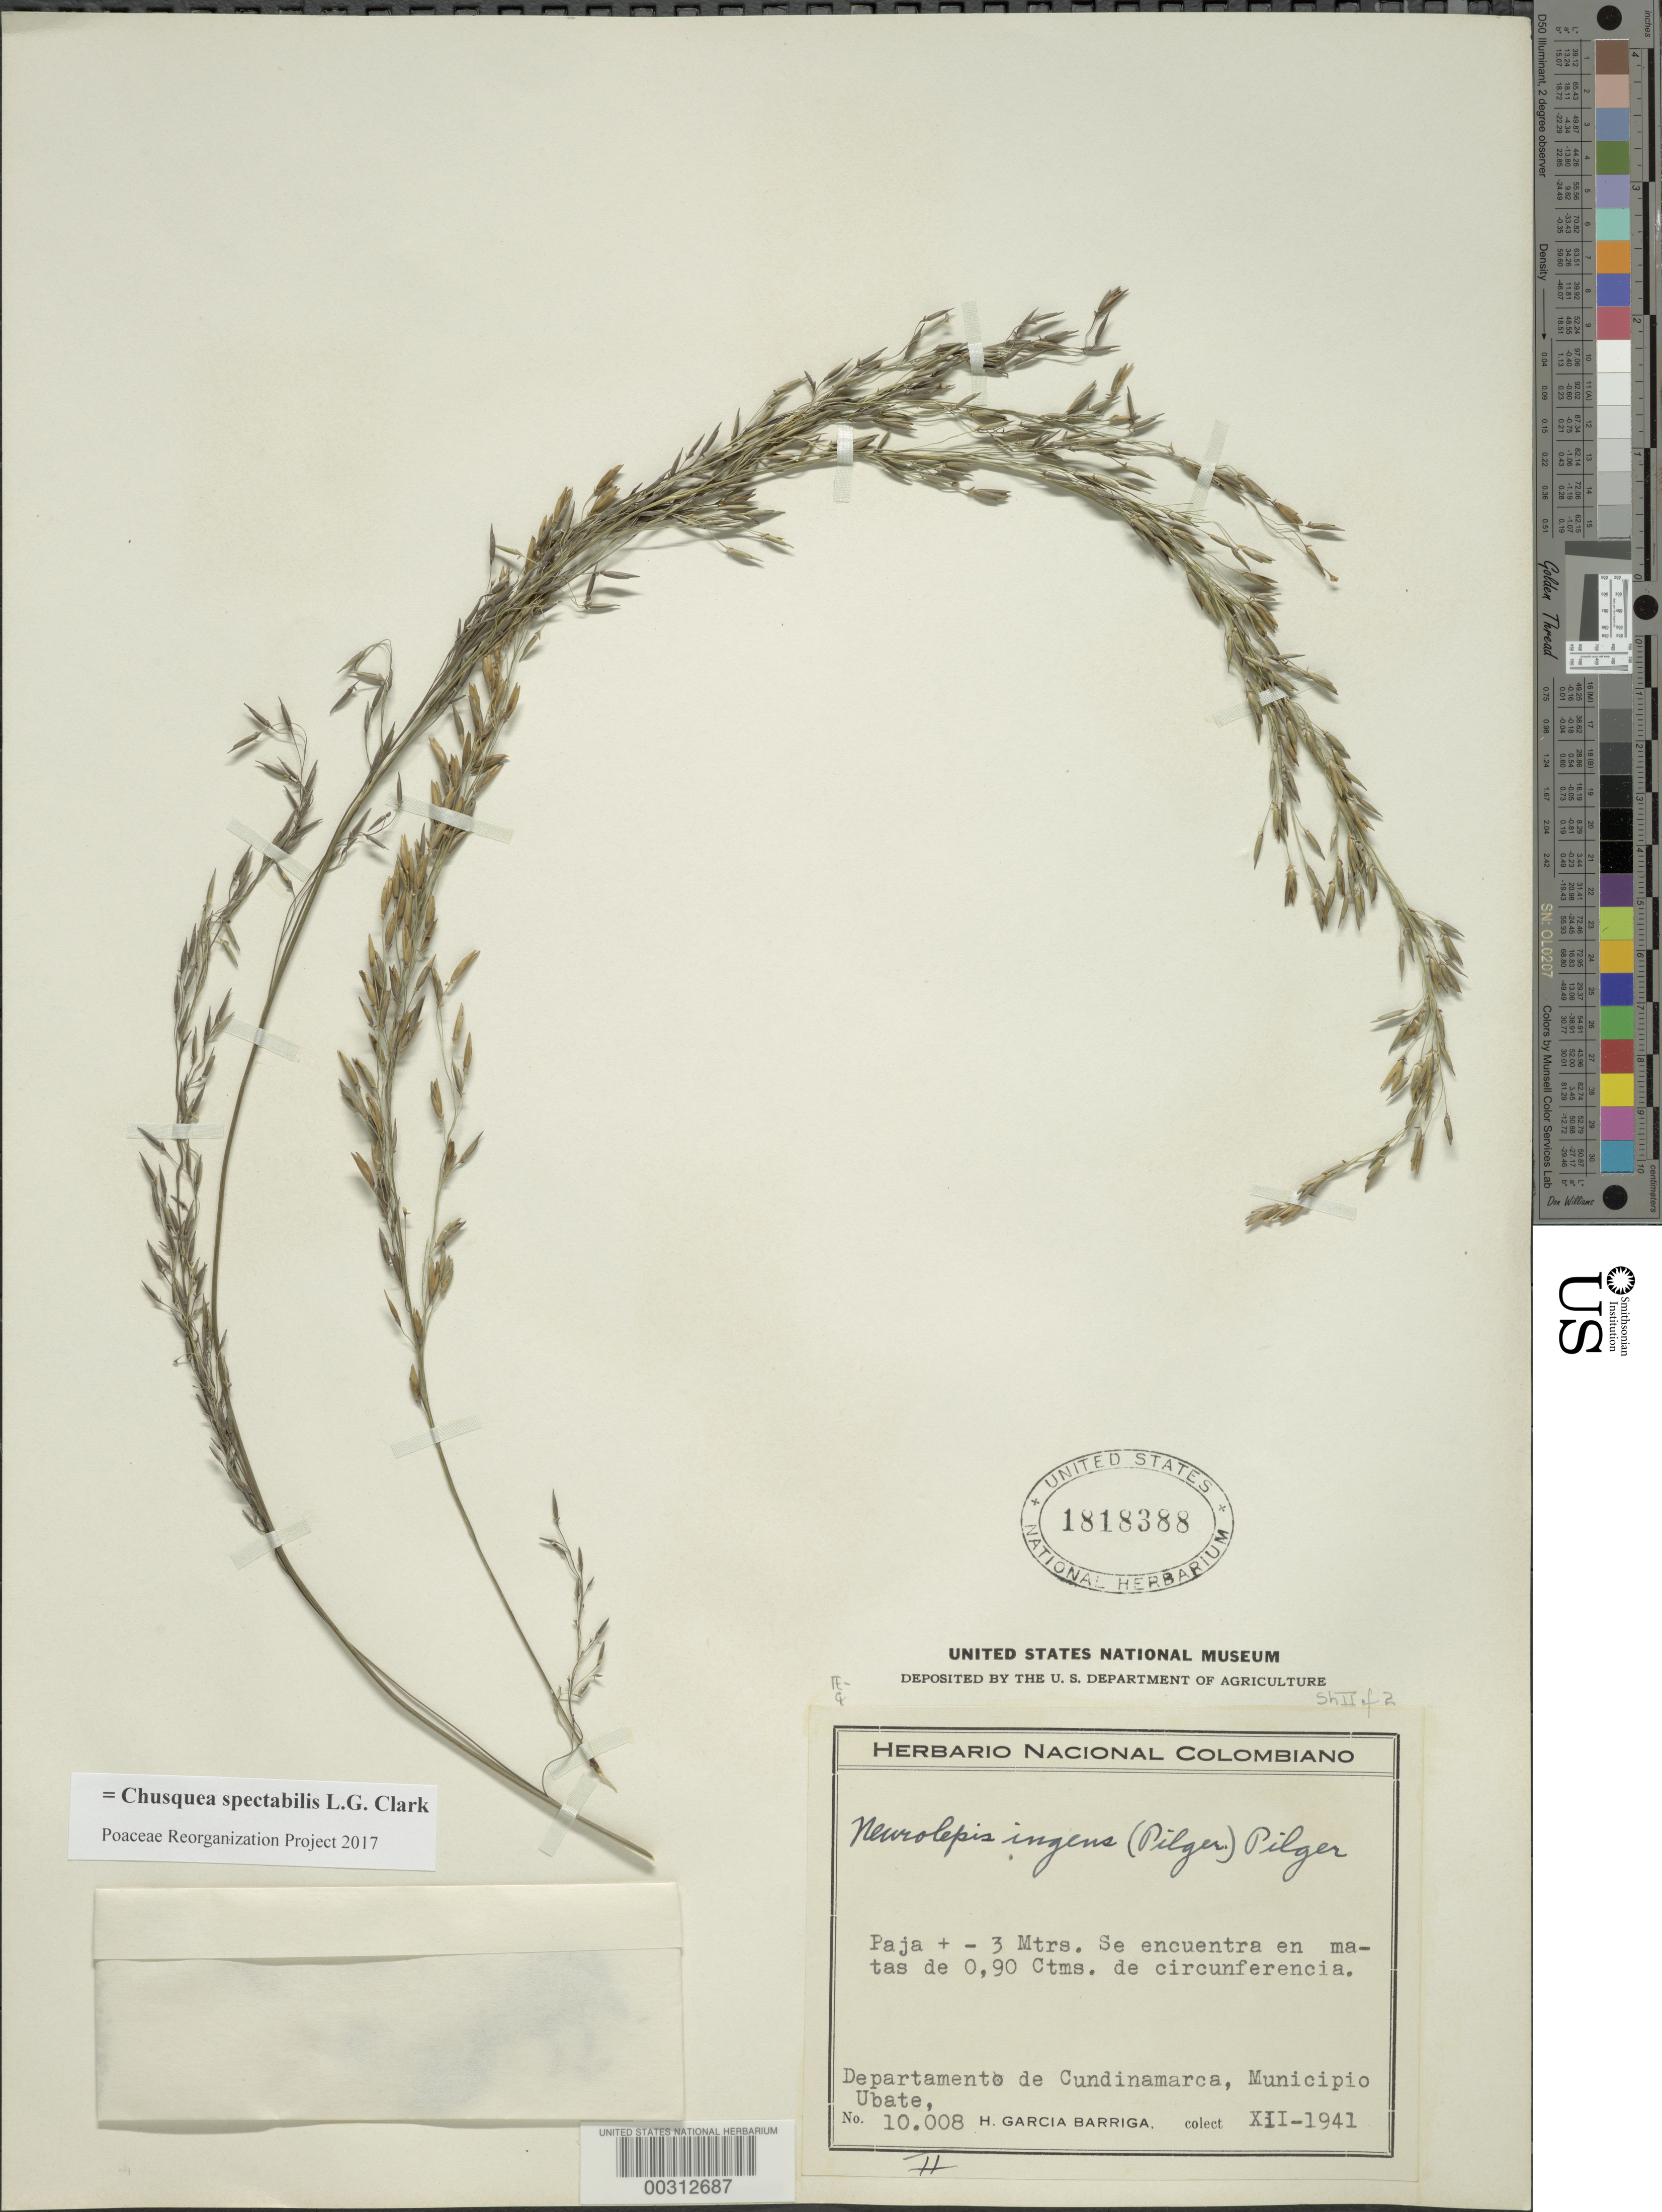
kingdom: Plantae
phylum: Tracheophyta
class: Liliopsida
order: Poales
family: Poaceae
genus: Chusquea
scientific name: Chusquea spectabilis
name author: L.G. Clark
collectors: H. García Barriga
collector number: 10008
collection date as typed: Dec 1941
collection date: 1941-12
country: Colombia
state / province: Cundinamarca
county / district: Ubaté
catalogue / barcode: US 1818388